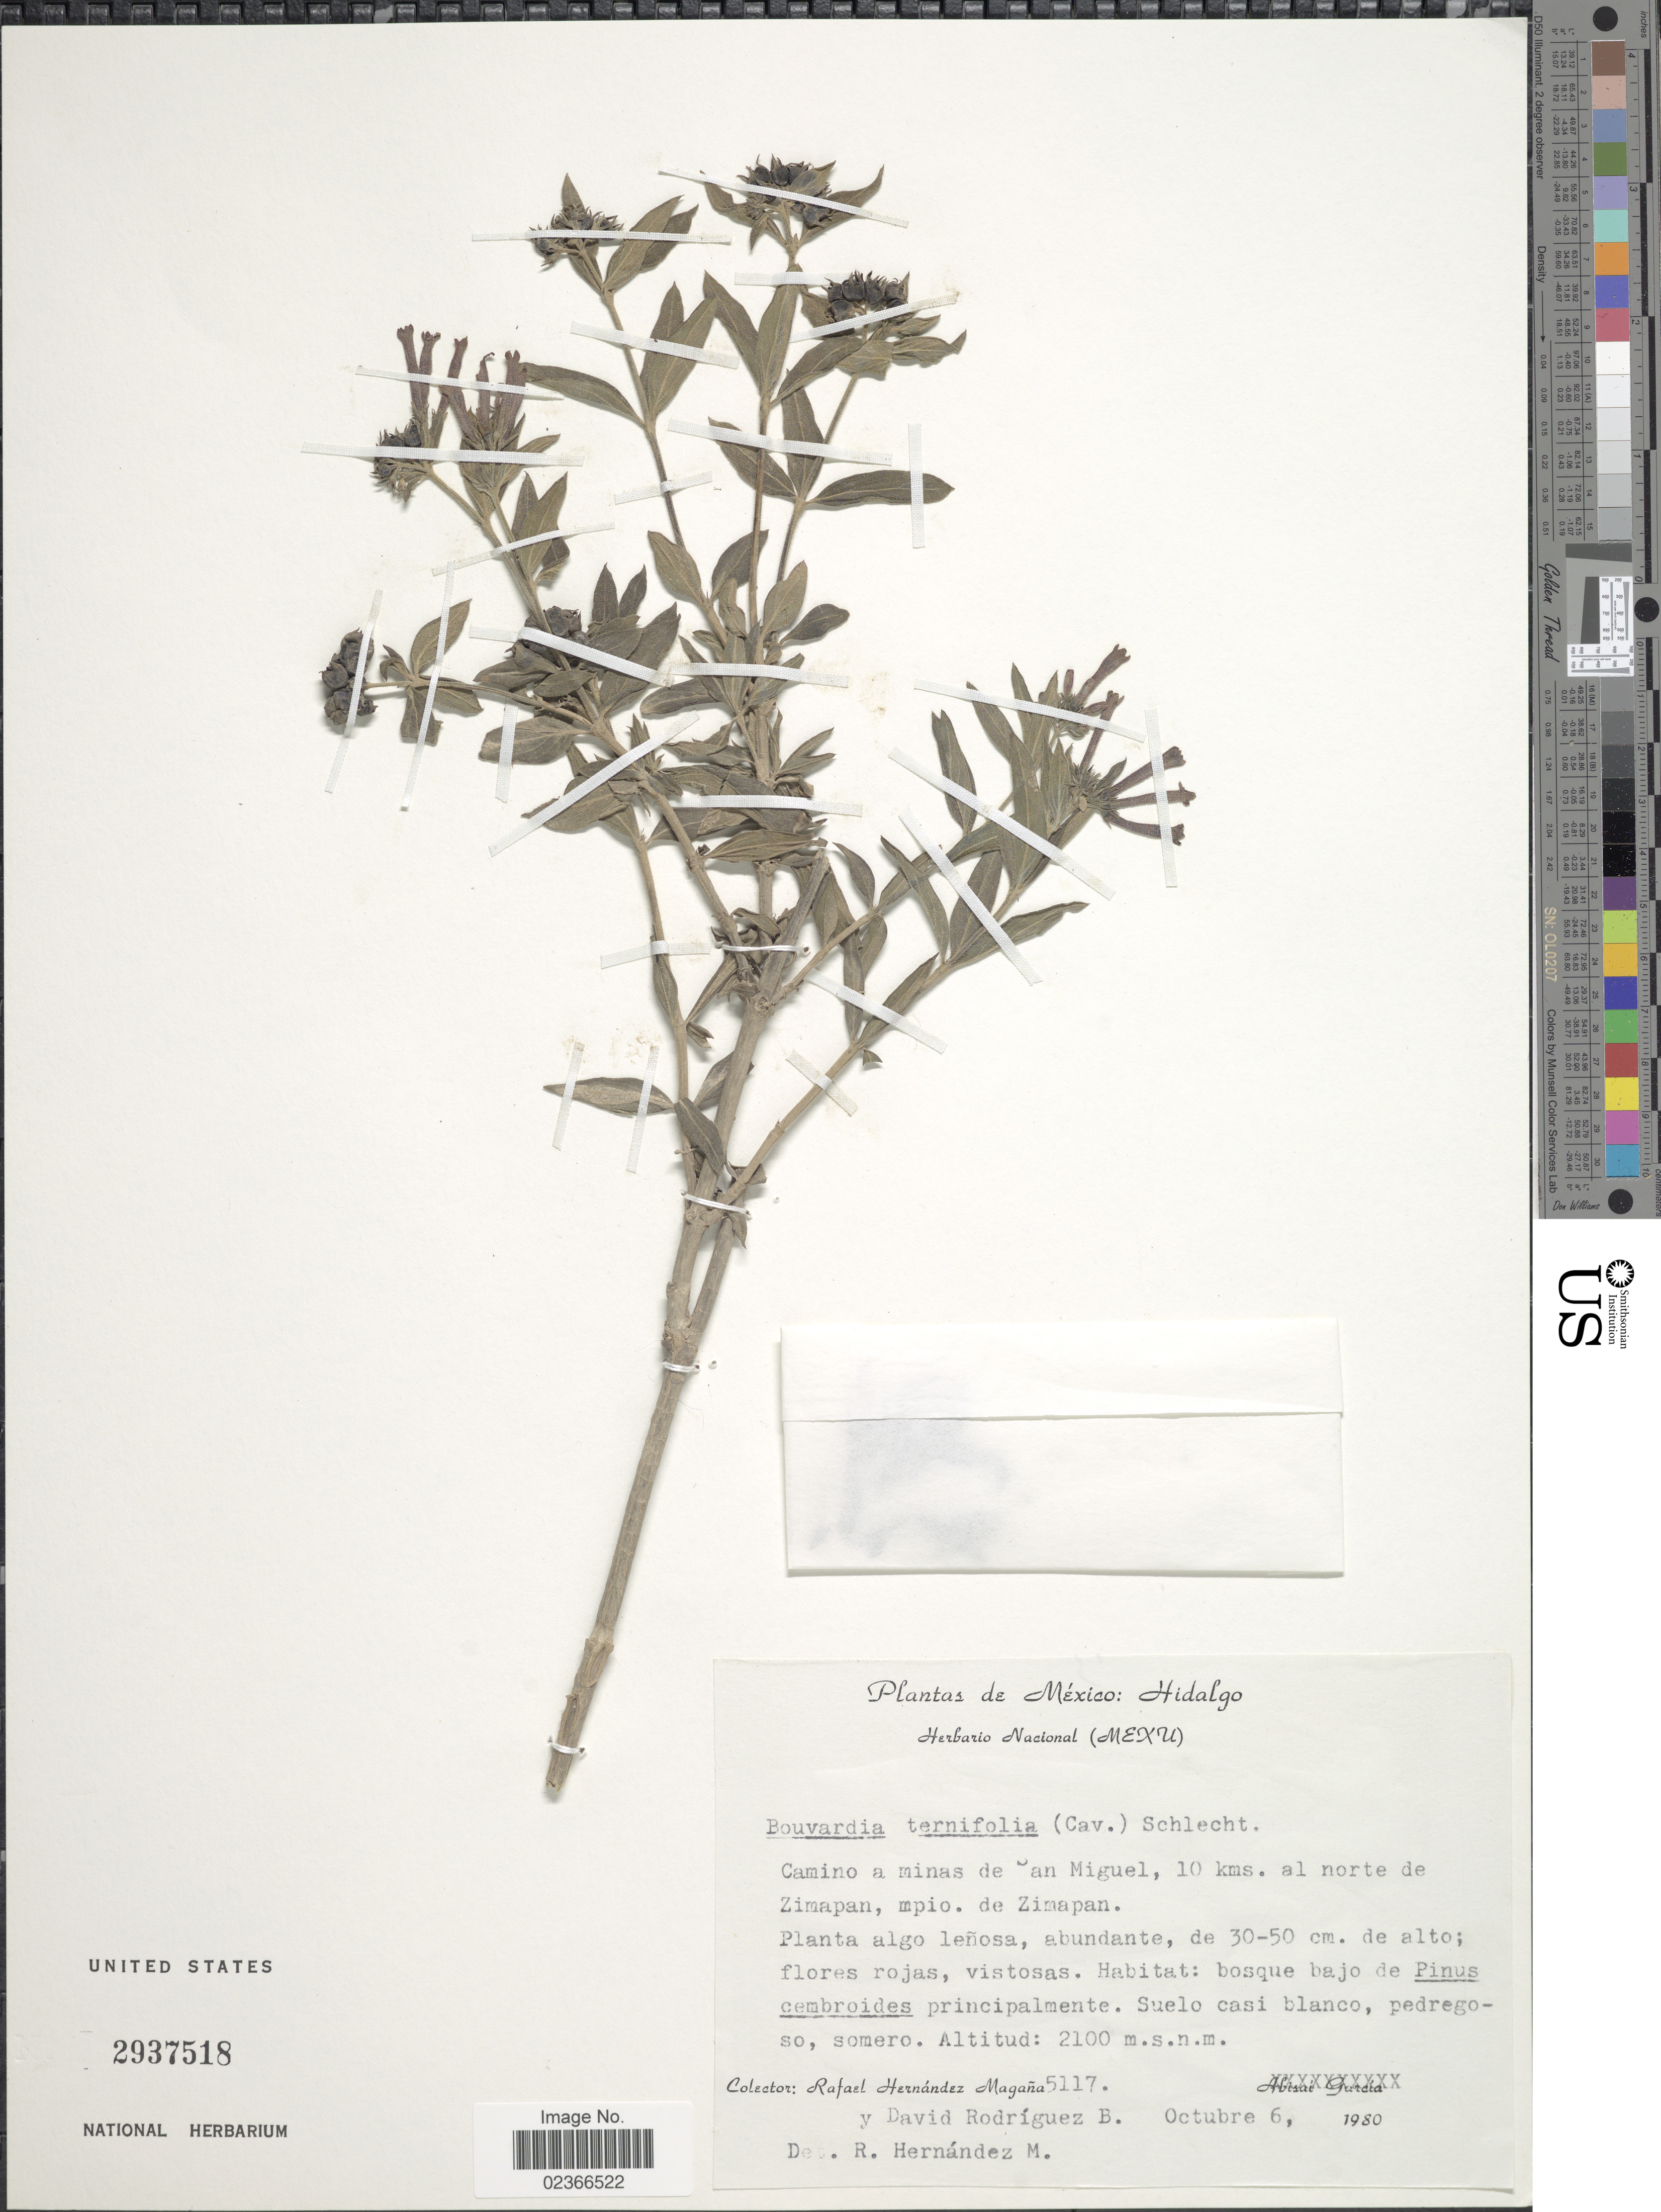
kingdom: Plantae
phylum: Tracheophyta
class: Magnoliopsida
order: Gentianales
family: Rubiaceae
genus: Bouvardia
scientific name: Bouvardia ternifolia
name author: (Cav.) Schltdl.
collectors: R. Hernández-M. & D. Rodríguez B.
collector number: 5117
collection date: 1980-10-06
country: Mexico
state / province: Hidalgo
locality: Camino a minas de San Miguel, 10 kms. al norte de Zimapan, mpio. de Zimapan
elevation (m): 2100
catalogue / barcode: US 2937518